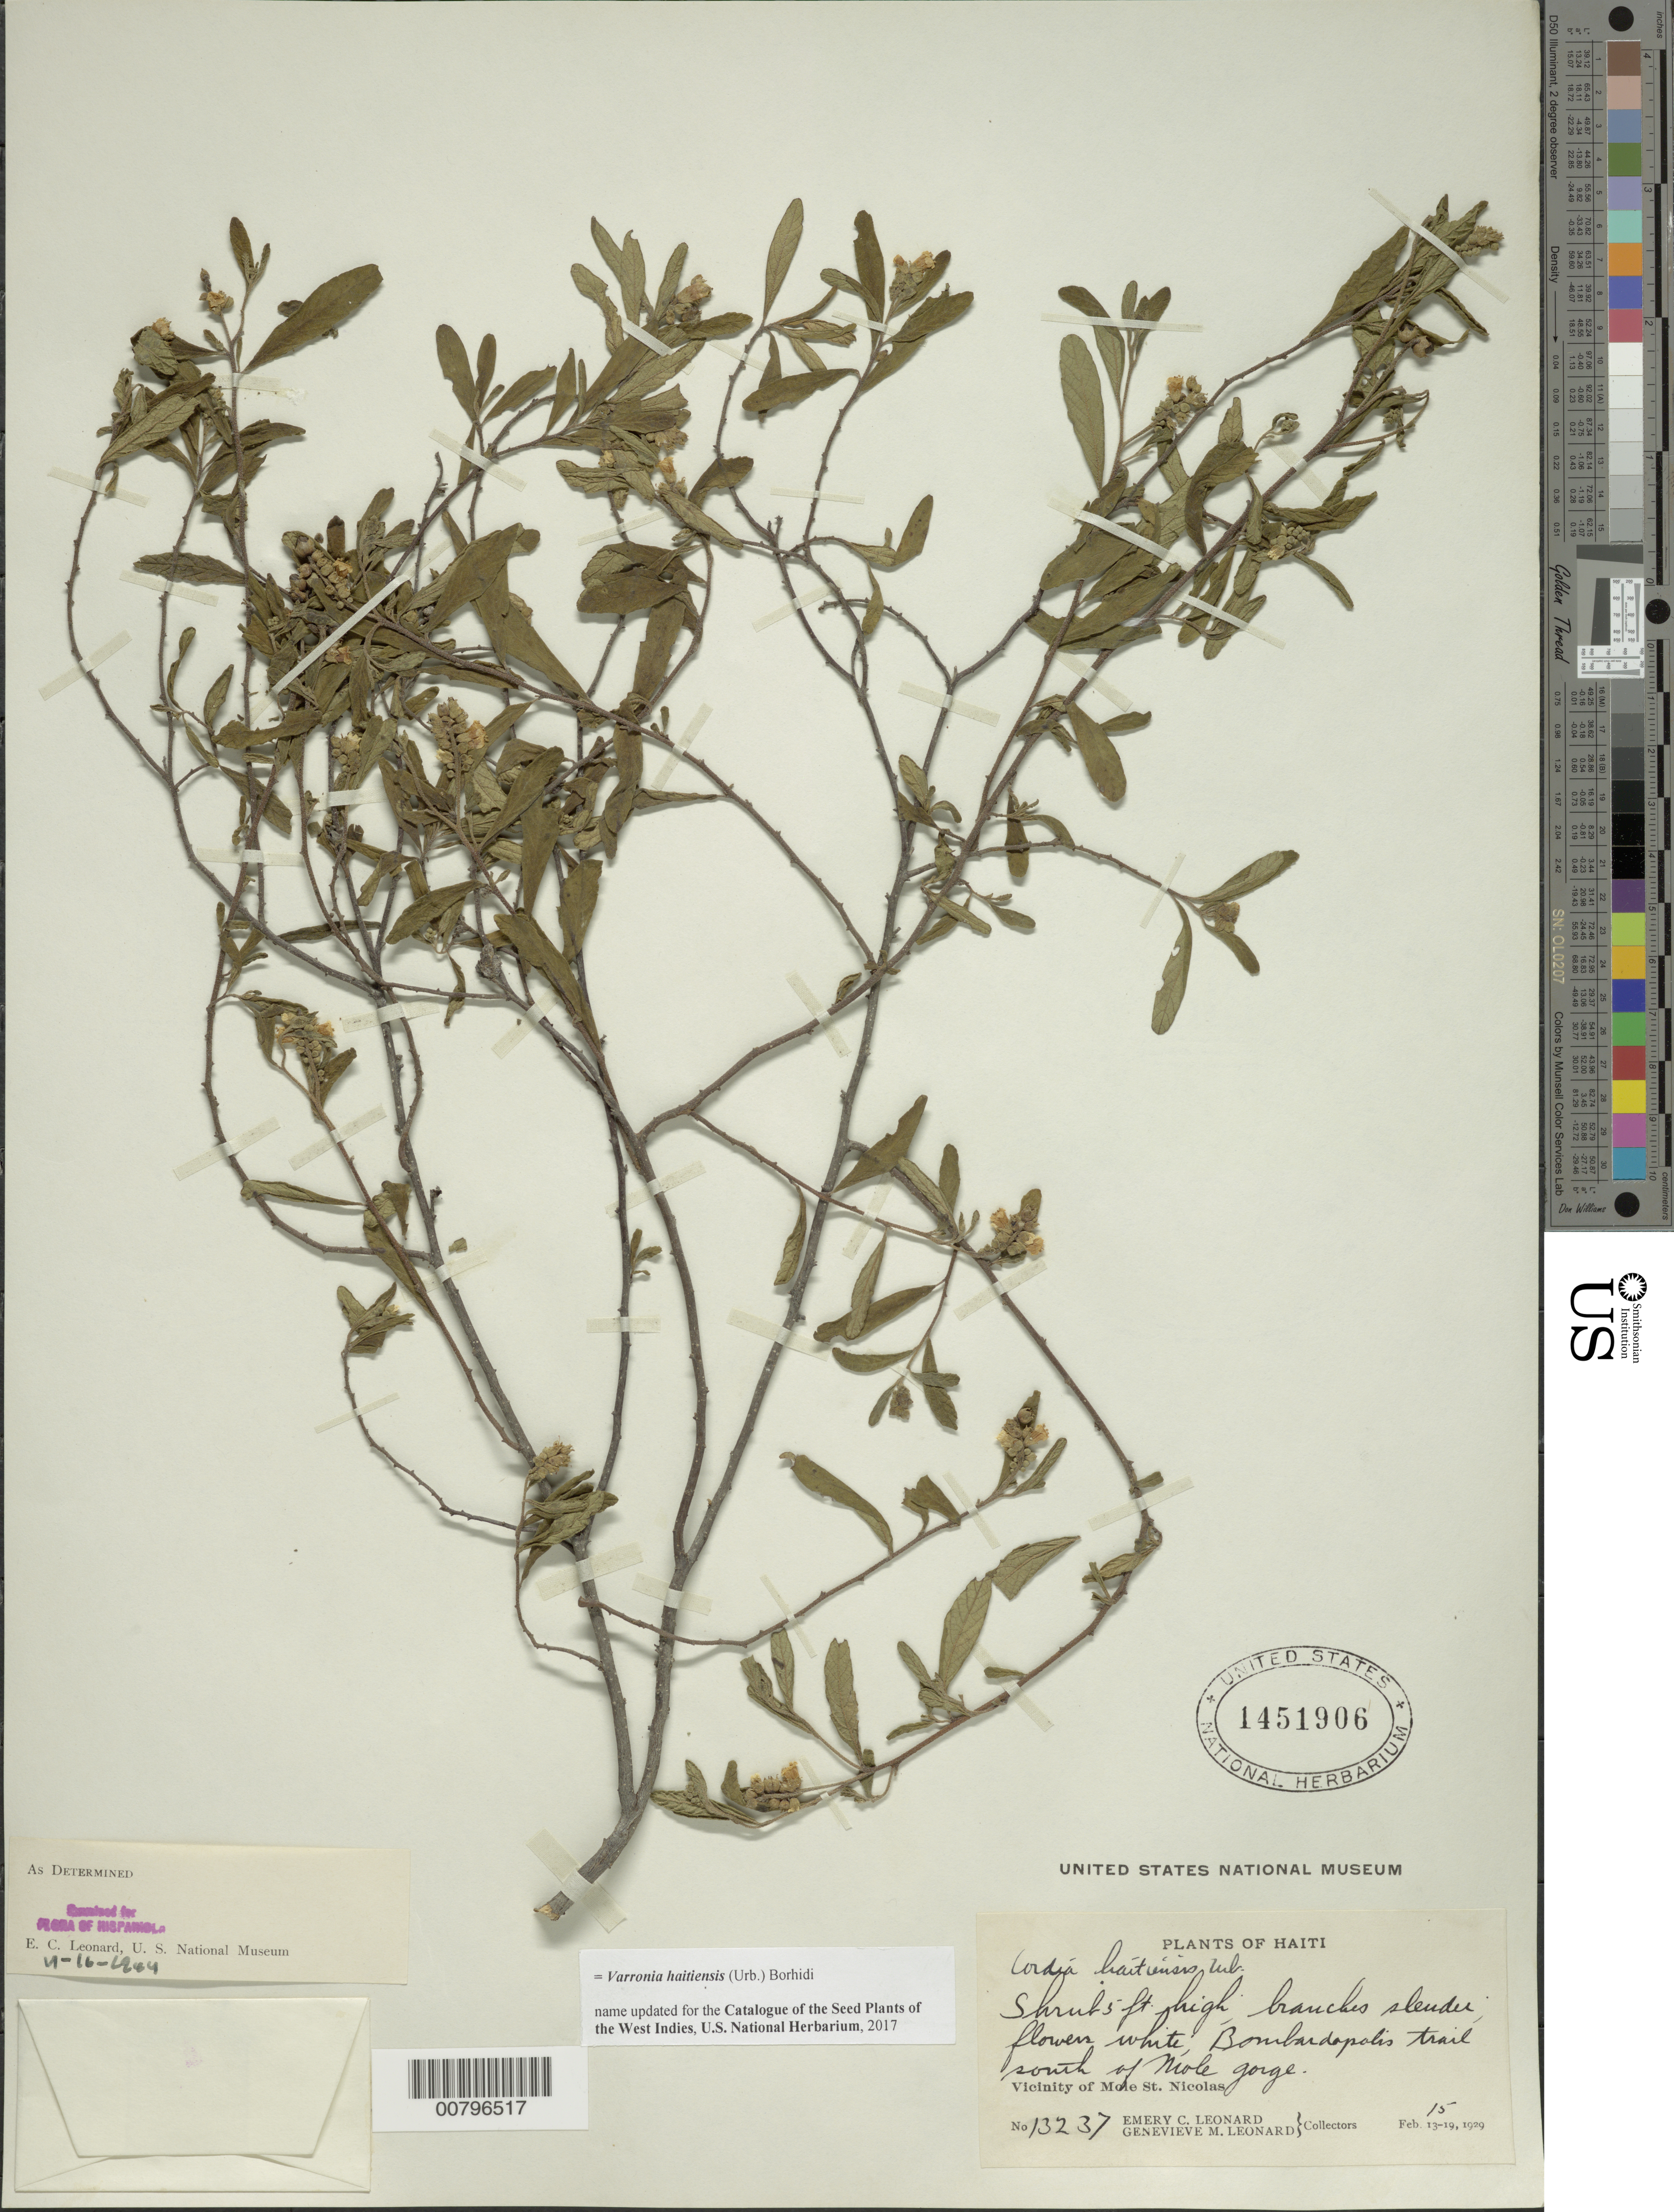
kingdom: Plantae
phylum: Tracheophyta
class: Magnoliopsida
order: Boraginales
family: Cordiaceae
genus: Varronia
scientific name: Varronia haitiensis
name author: (Urb.) Borhidi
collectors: E. C. Leonard & G. M. Leonard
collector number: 13237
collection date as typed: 15 Feb 1929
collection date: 1929-02-15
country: Haiti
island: Hispaniola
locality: Vicinity of Mole St. Nicolas, Bombardopolis trail south of Mole Gorge.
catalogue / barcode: US 1451906